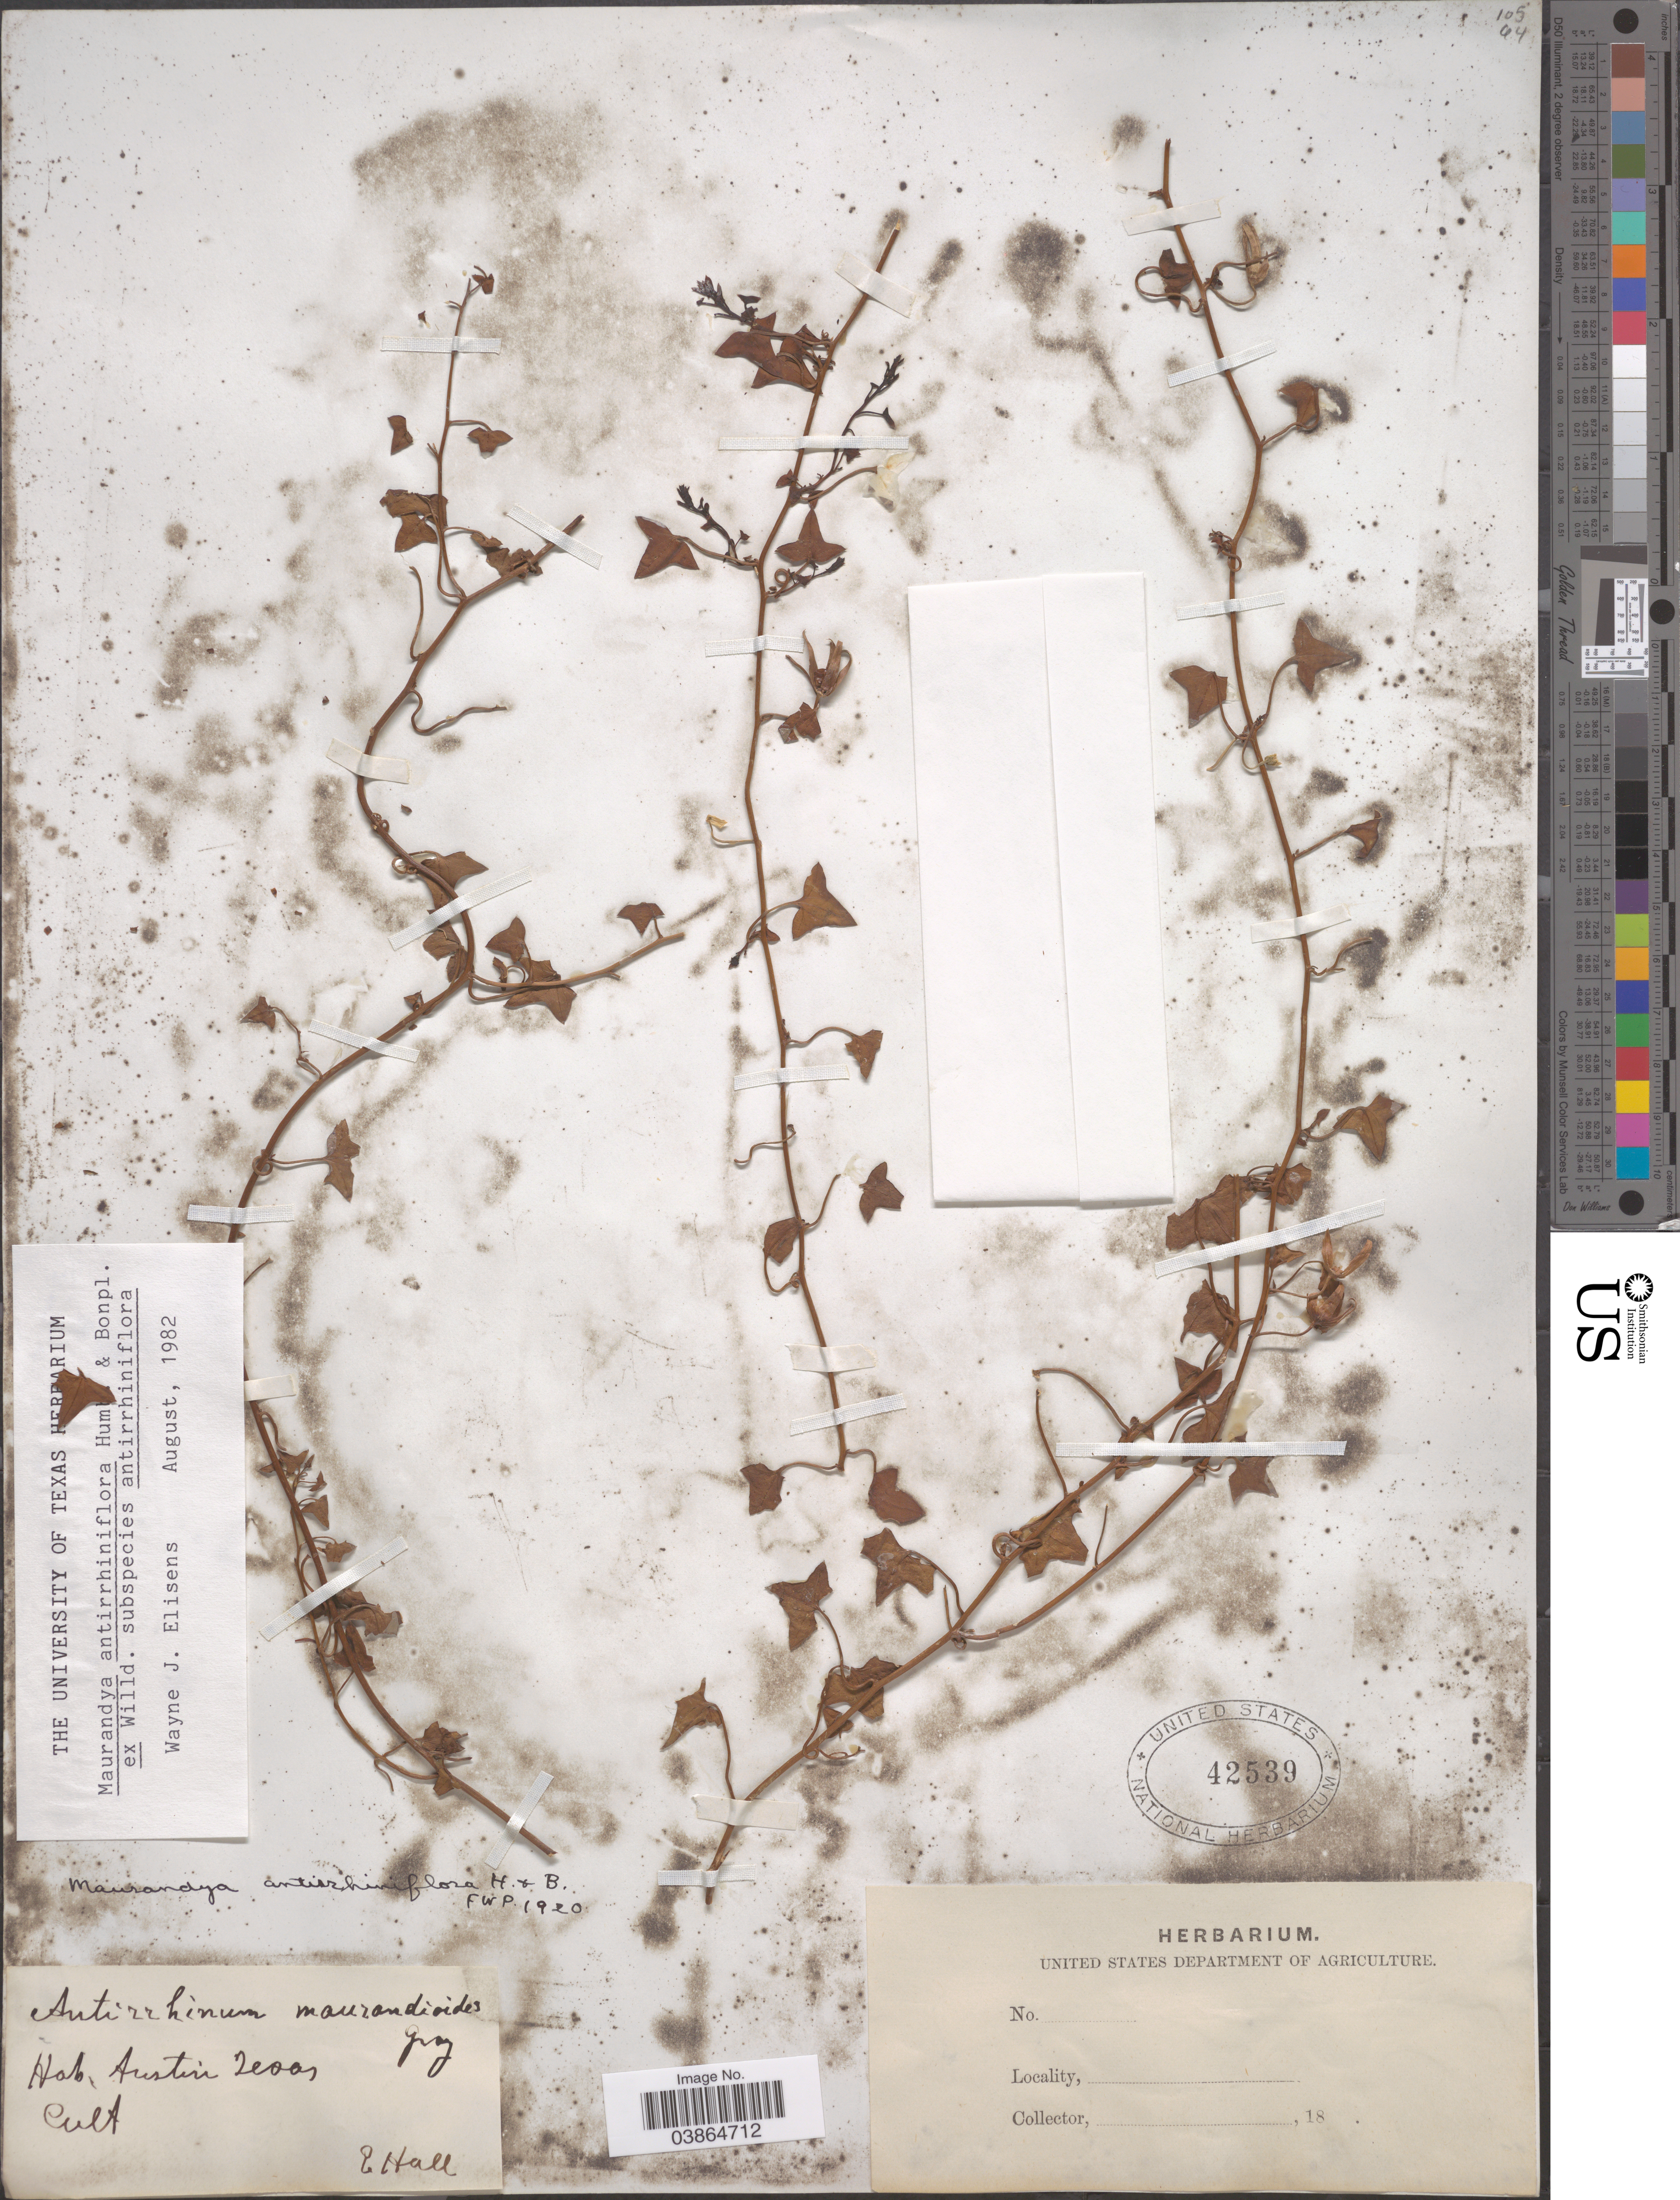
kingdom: Plantae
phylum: Tracheophyta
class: Magnoliopsida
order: Lamiales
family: Plantaginaceae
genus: Maurandya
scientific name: Maurandya antirrhiniflora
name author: Humb. & Bonpl. ex Willd.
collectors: E. Hall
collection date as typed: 18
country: United States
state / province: Texas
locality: Austin.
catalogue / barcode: US 42539